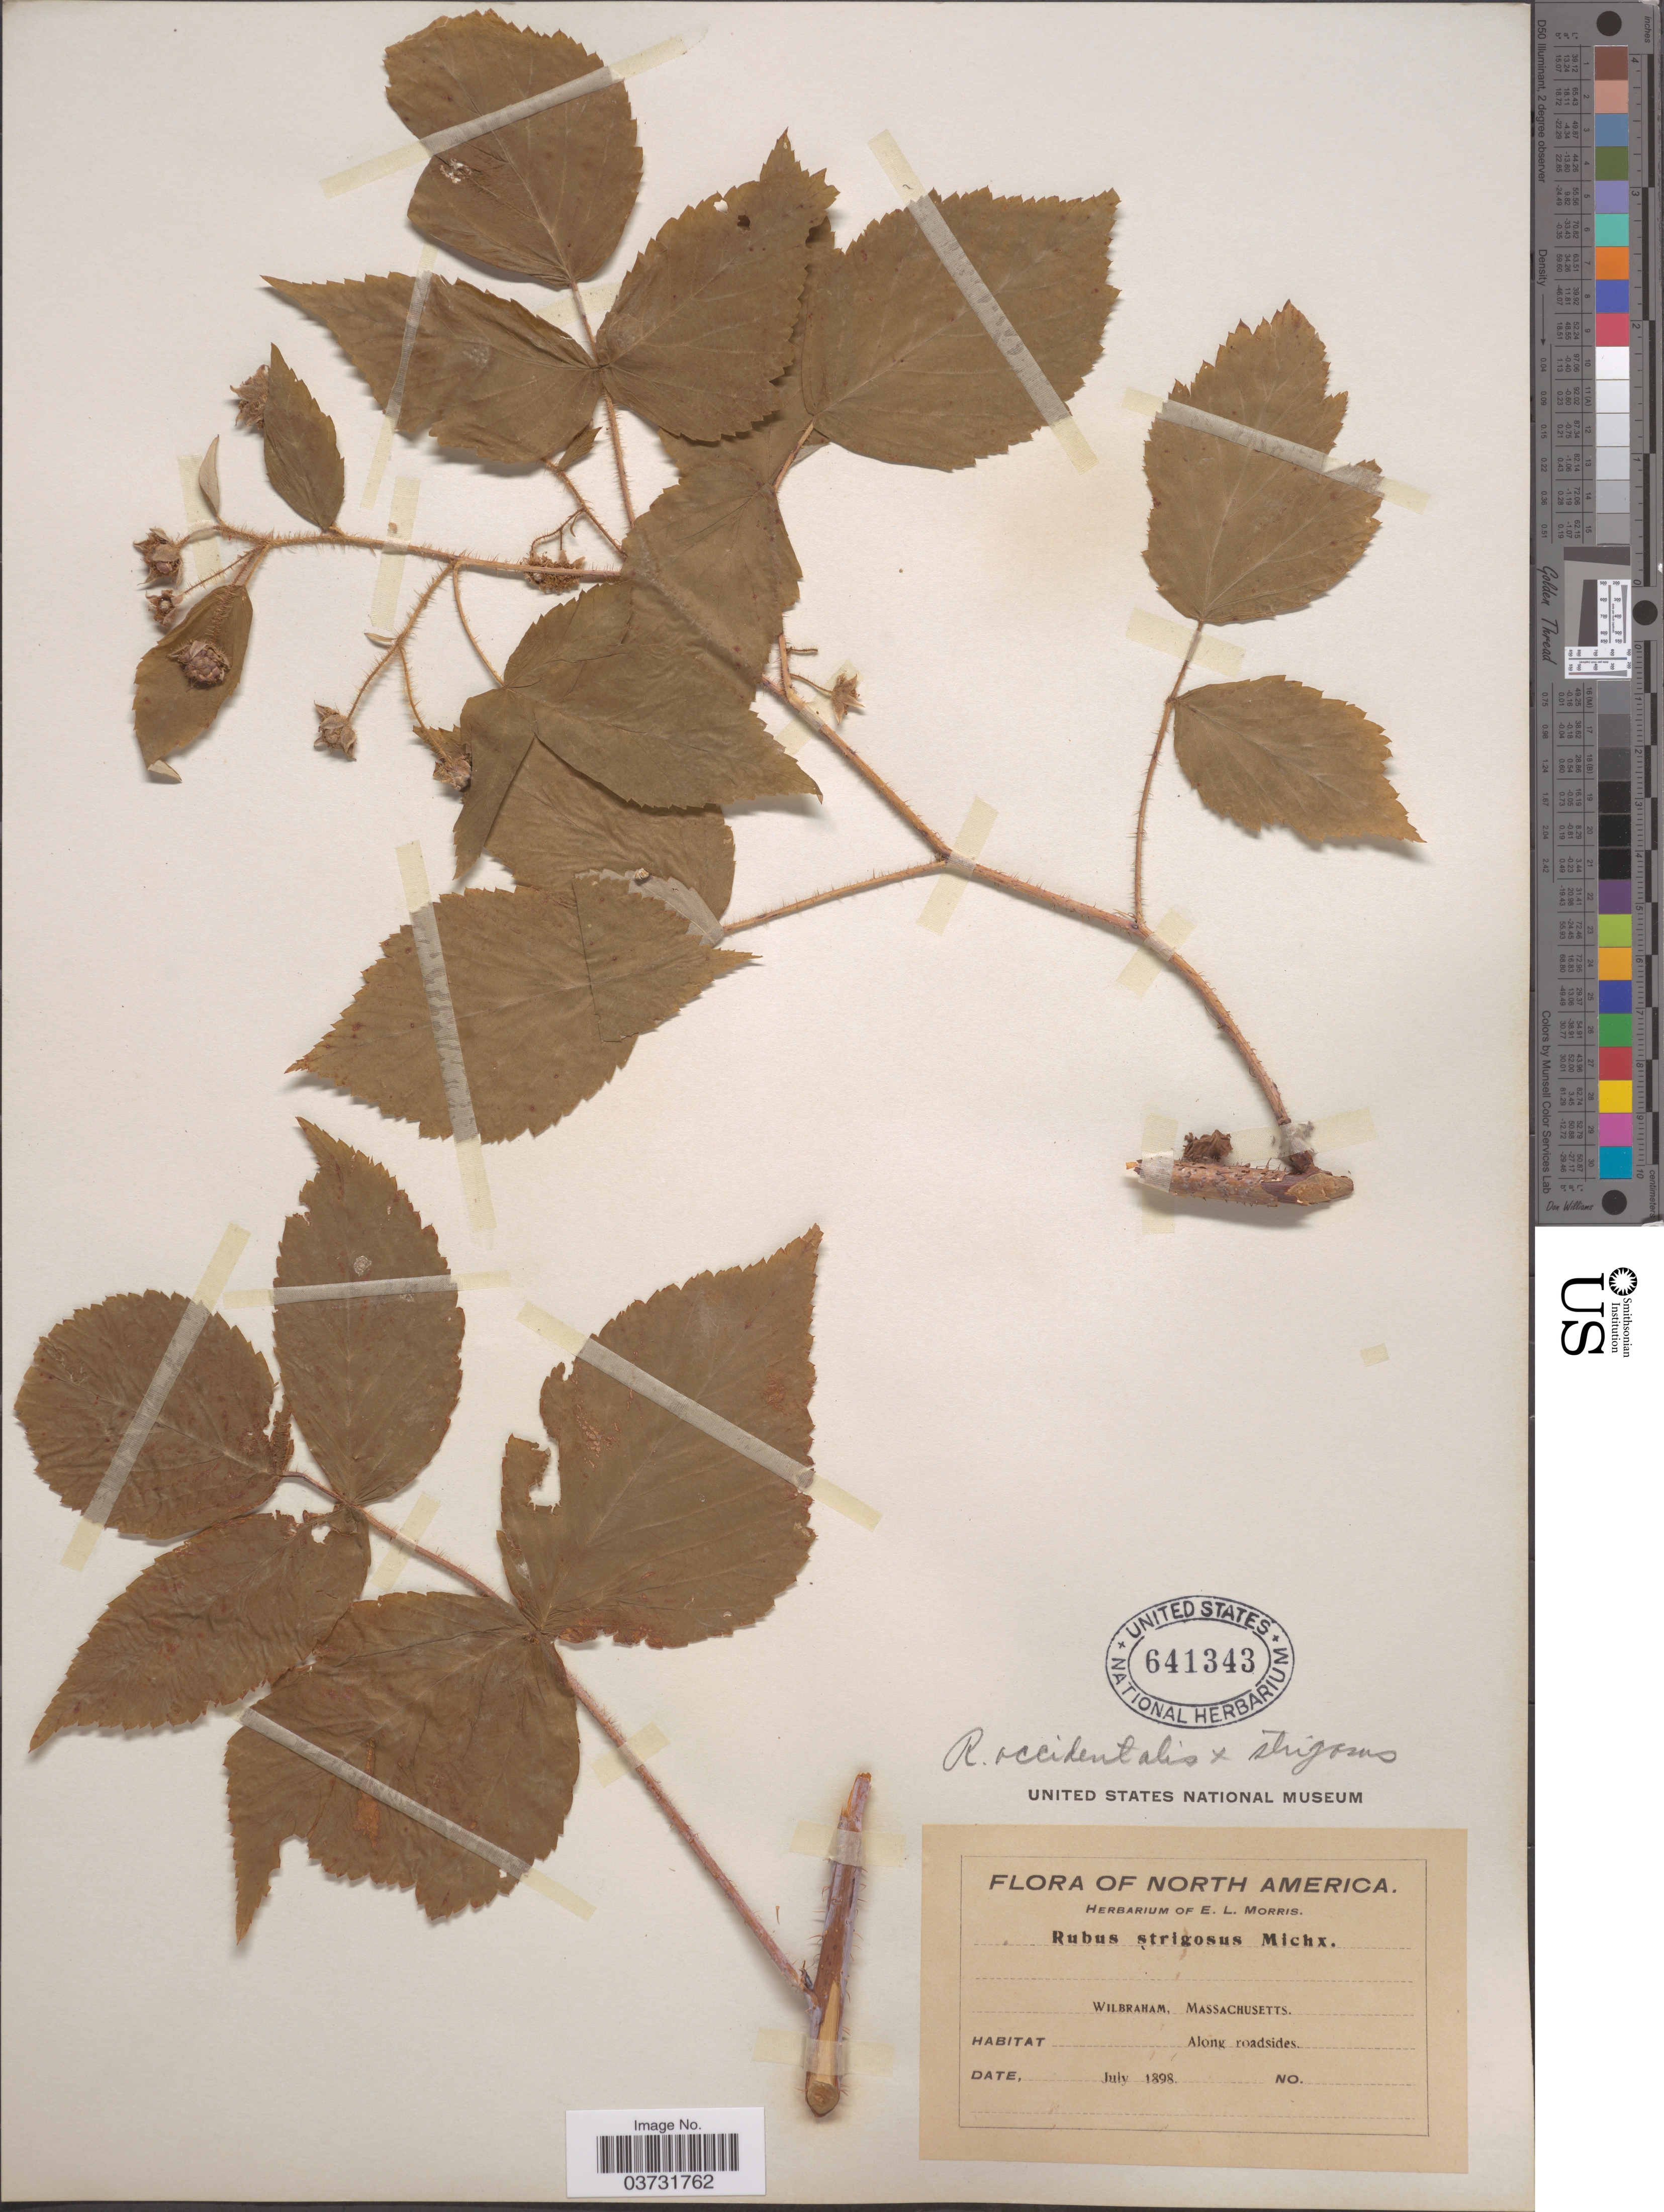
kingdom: Plantae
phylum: Tracheophyta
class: Magnoliopsida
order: Rosales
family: Rosaceae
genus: Rubus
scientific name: Rubus x neglectus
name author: Peck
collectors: ex herb. Of E. L. Morris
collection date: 1898-07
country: United States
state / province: Massachusetts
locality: Wilbraham.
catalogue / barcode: US 641343